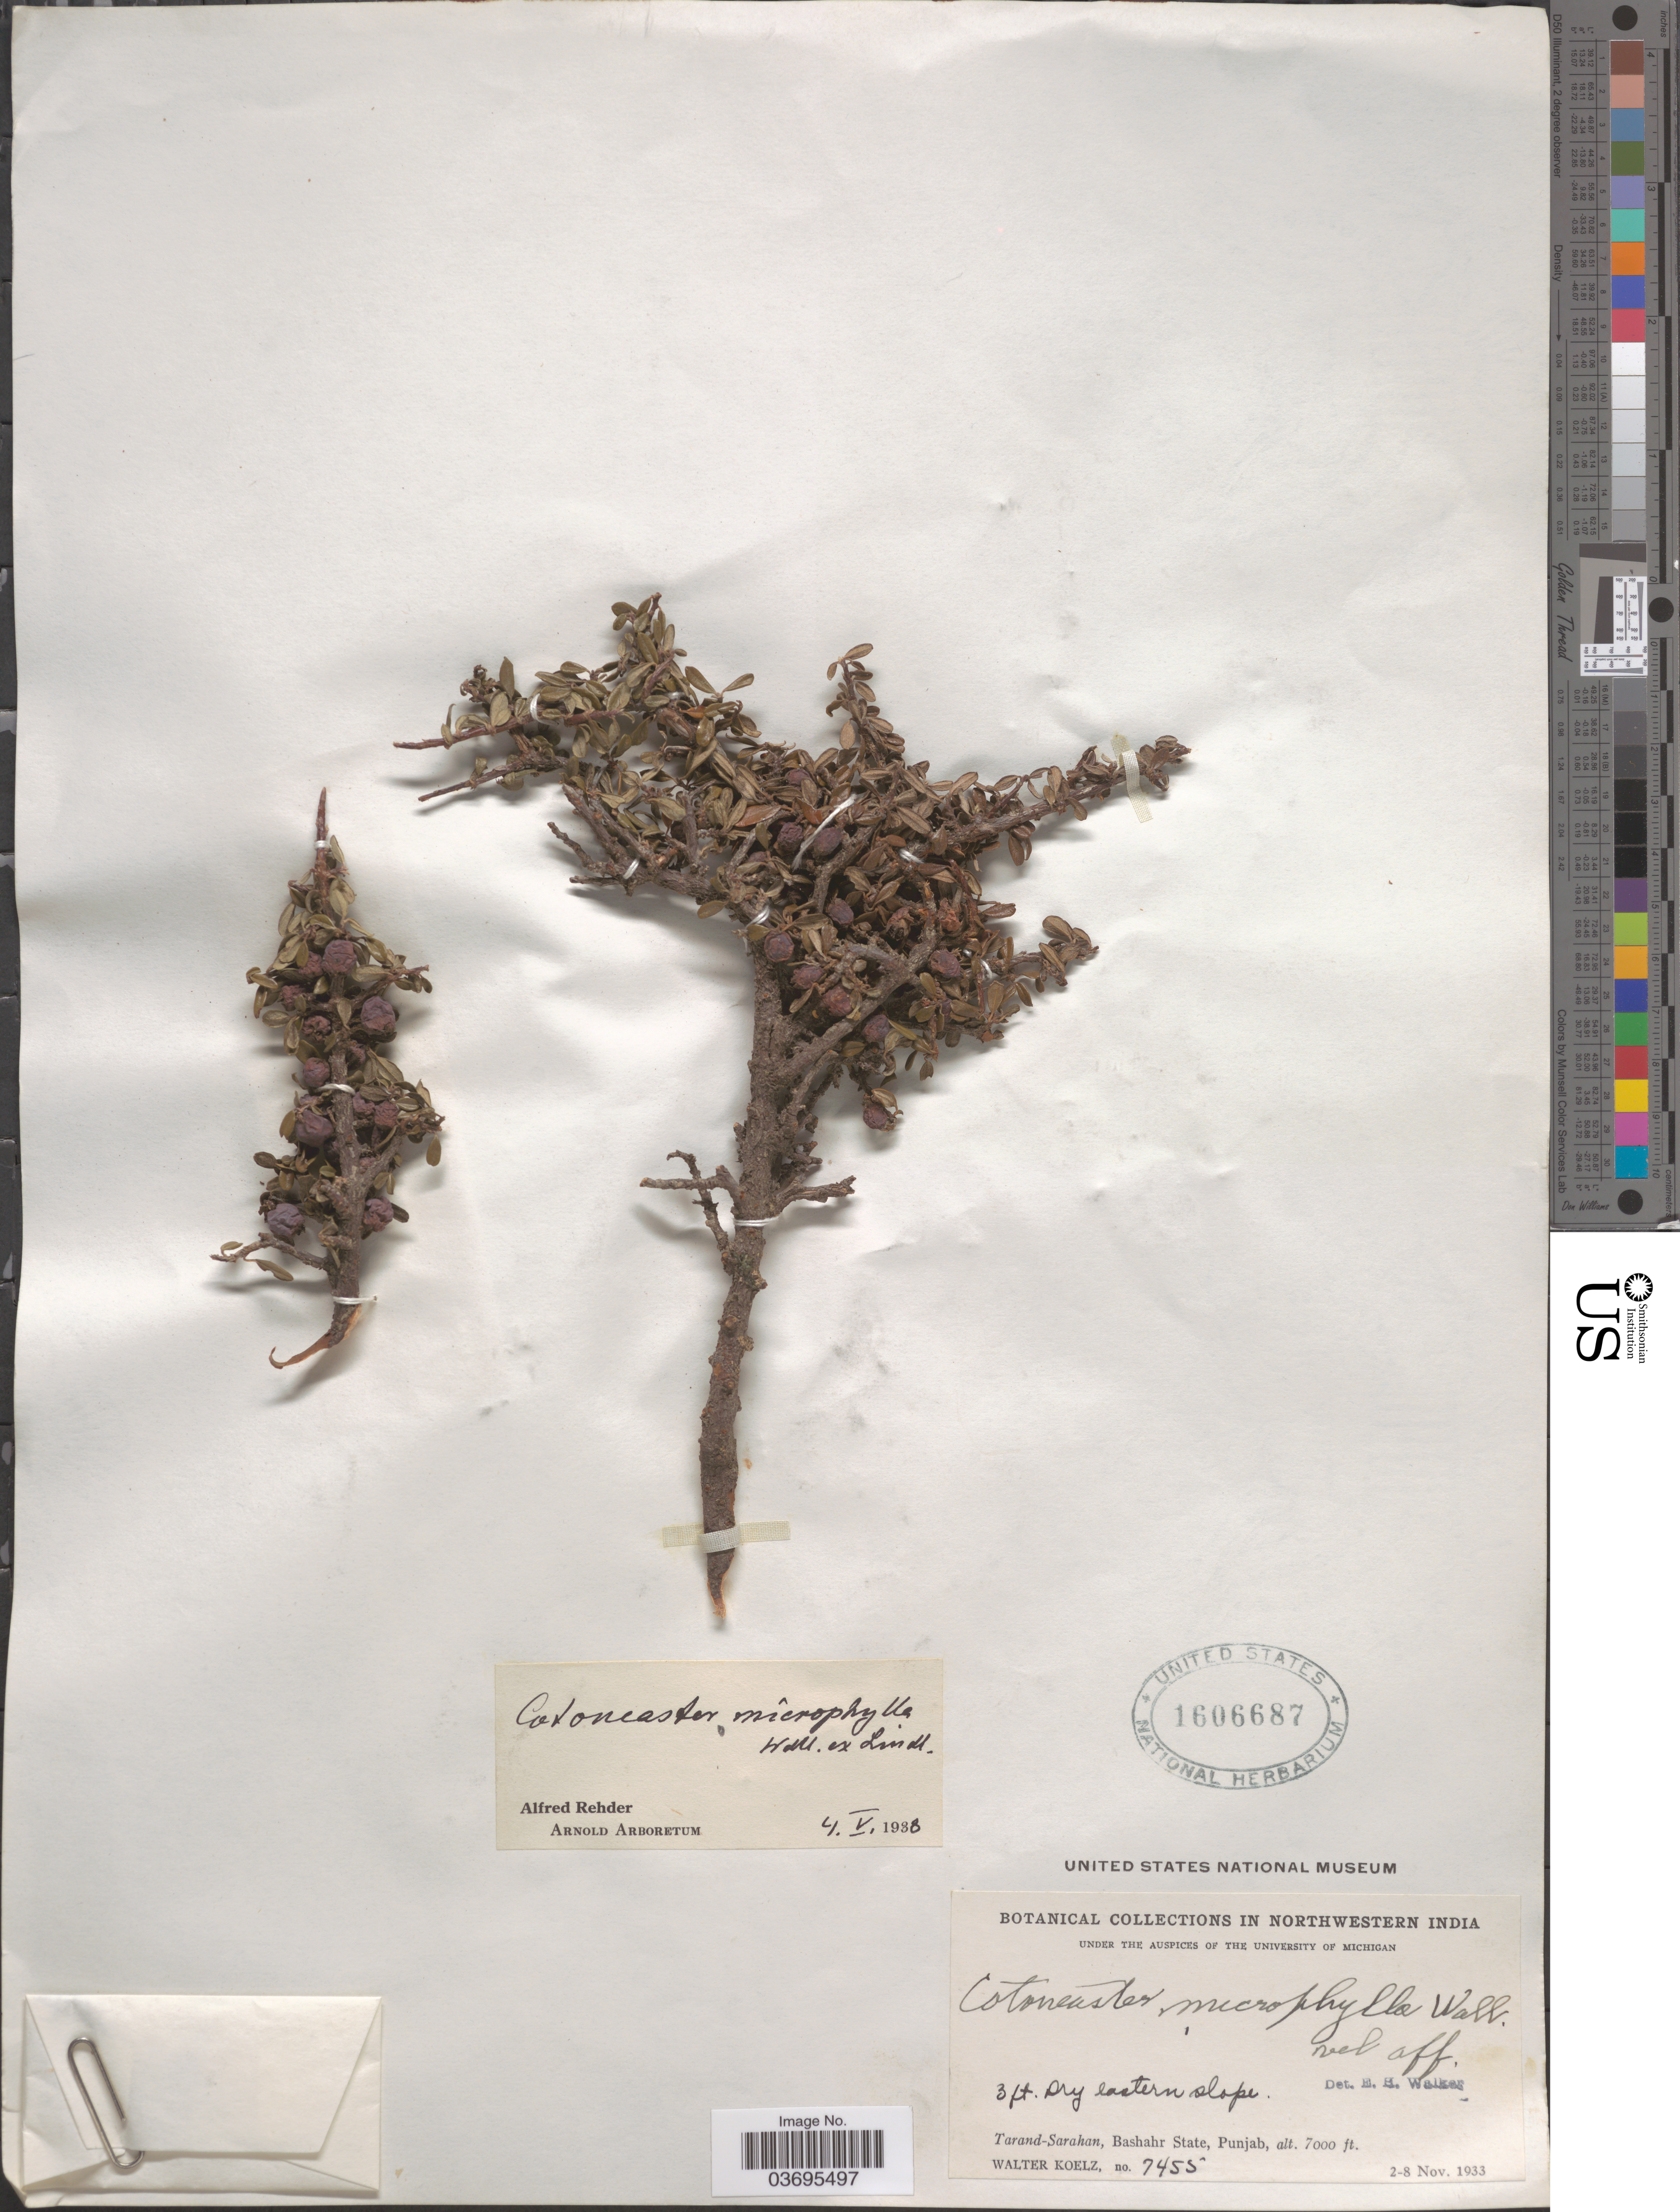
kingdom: Plantae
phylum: Tracheophyta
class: Magnoliopsida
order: Rosales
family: Rosaceae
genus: Cotoneaster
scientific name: Cotoneaster microphyllus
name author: Wall ex Lindl.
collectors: W. N. Koelz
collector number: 7455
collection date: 1933-11-02/1933-11-08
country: India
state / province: Punjab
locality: Northwestern India. Dry eastern slope. Tarand-Sarahan, Bashahr State.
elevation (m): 2134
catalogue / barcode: US 1606687